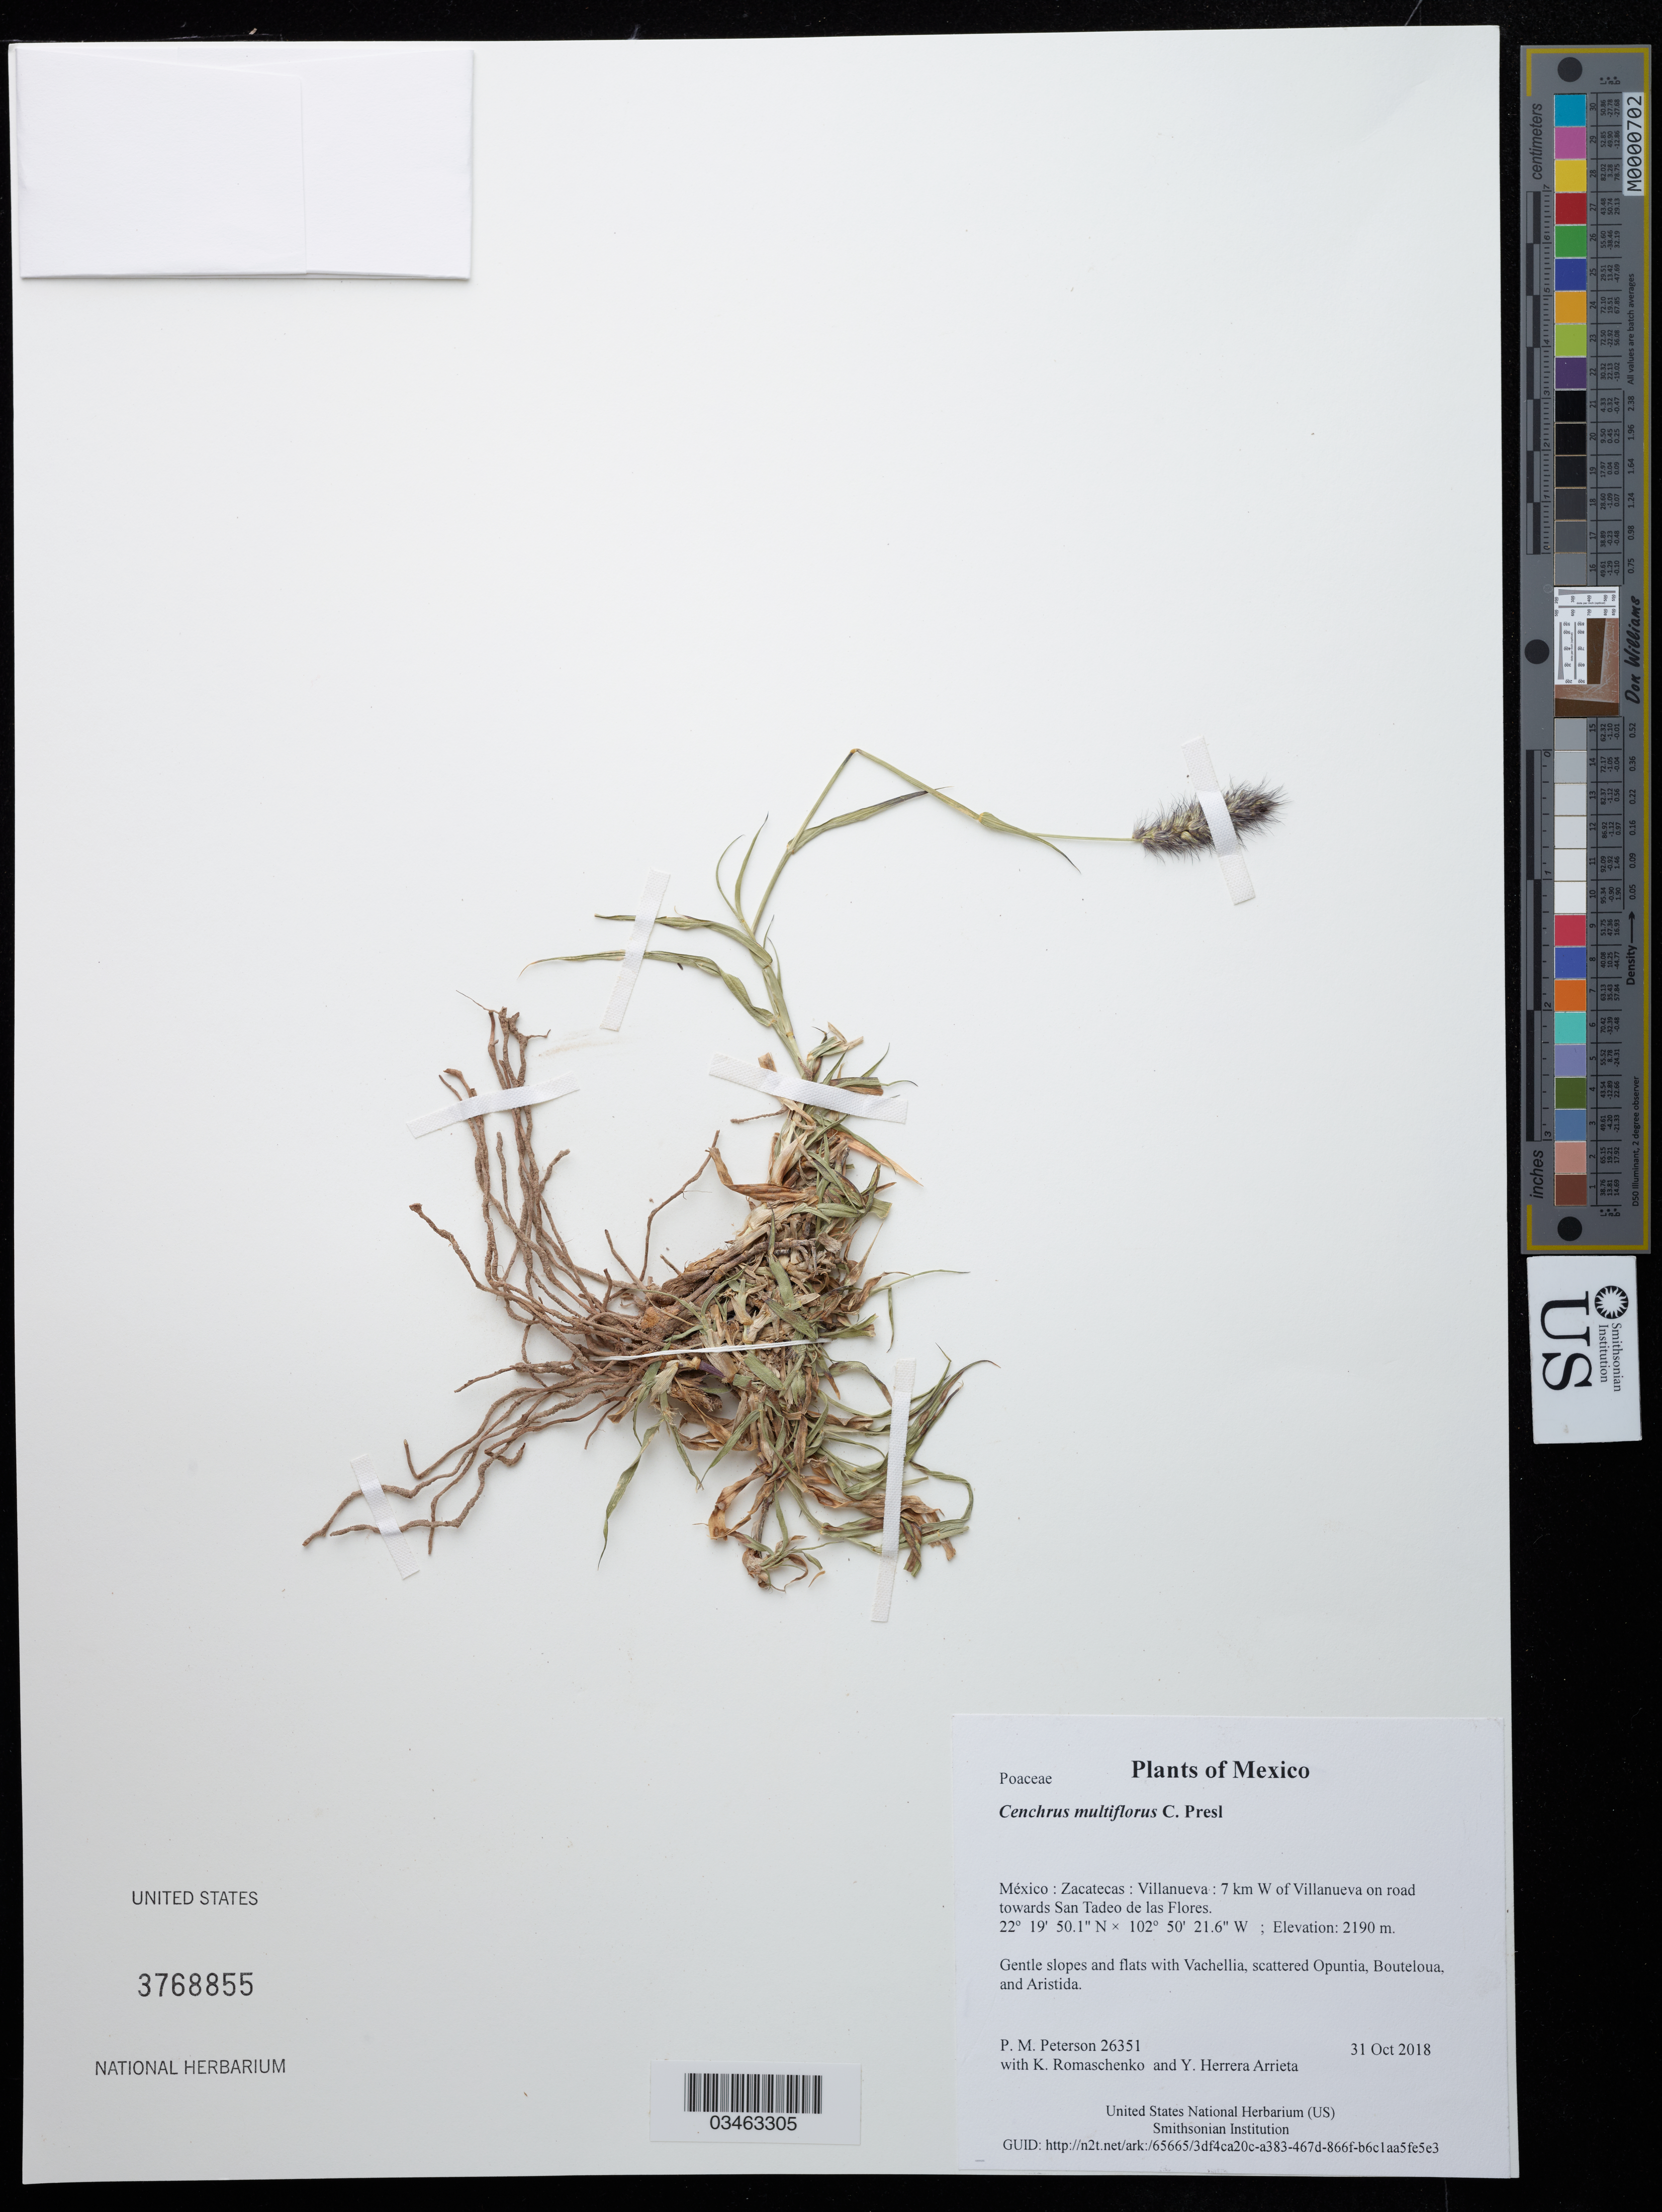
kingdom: Plantae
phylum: Tracheophyta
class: Liliopsida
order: Poales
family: Poaceae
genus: Cenchrus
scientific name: Cenchrus multiflorus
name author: C. Presl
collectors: P. M. Peterson, K. Romaschenko & Y. Herrera Arrieta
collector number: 26351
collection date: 2018-10-31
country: México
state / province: Zacatecas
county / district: Villanueva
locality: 7 km W of Villanueva on road towards San Tadeo de las Flores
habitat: Gentle slopes and flats with Vachellia, scattered Opuntia, Bouteloua, and Aristida.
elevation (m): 2190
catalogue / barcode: US 3768855